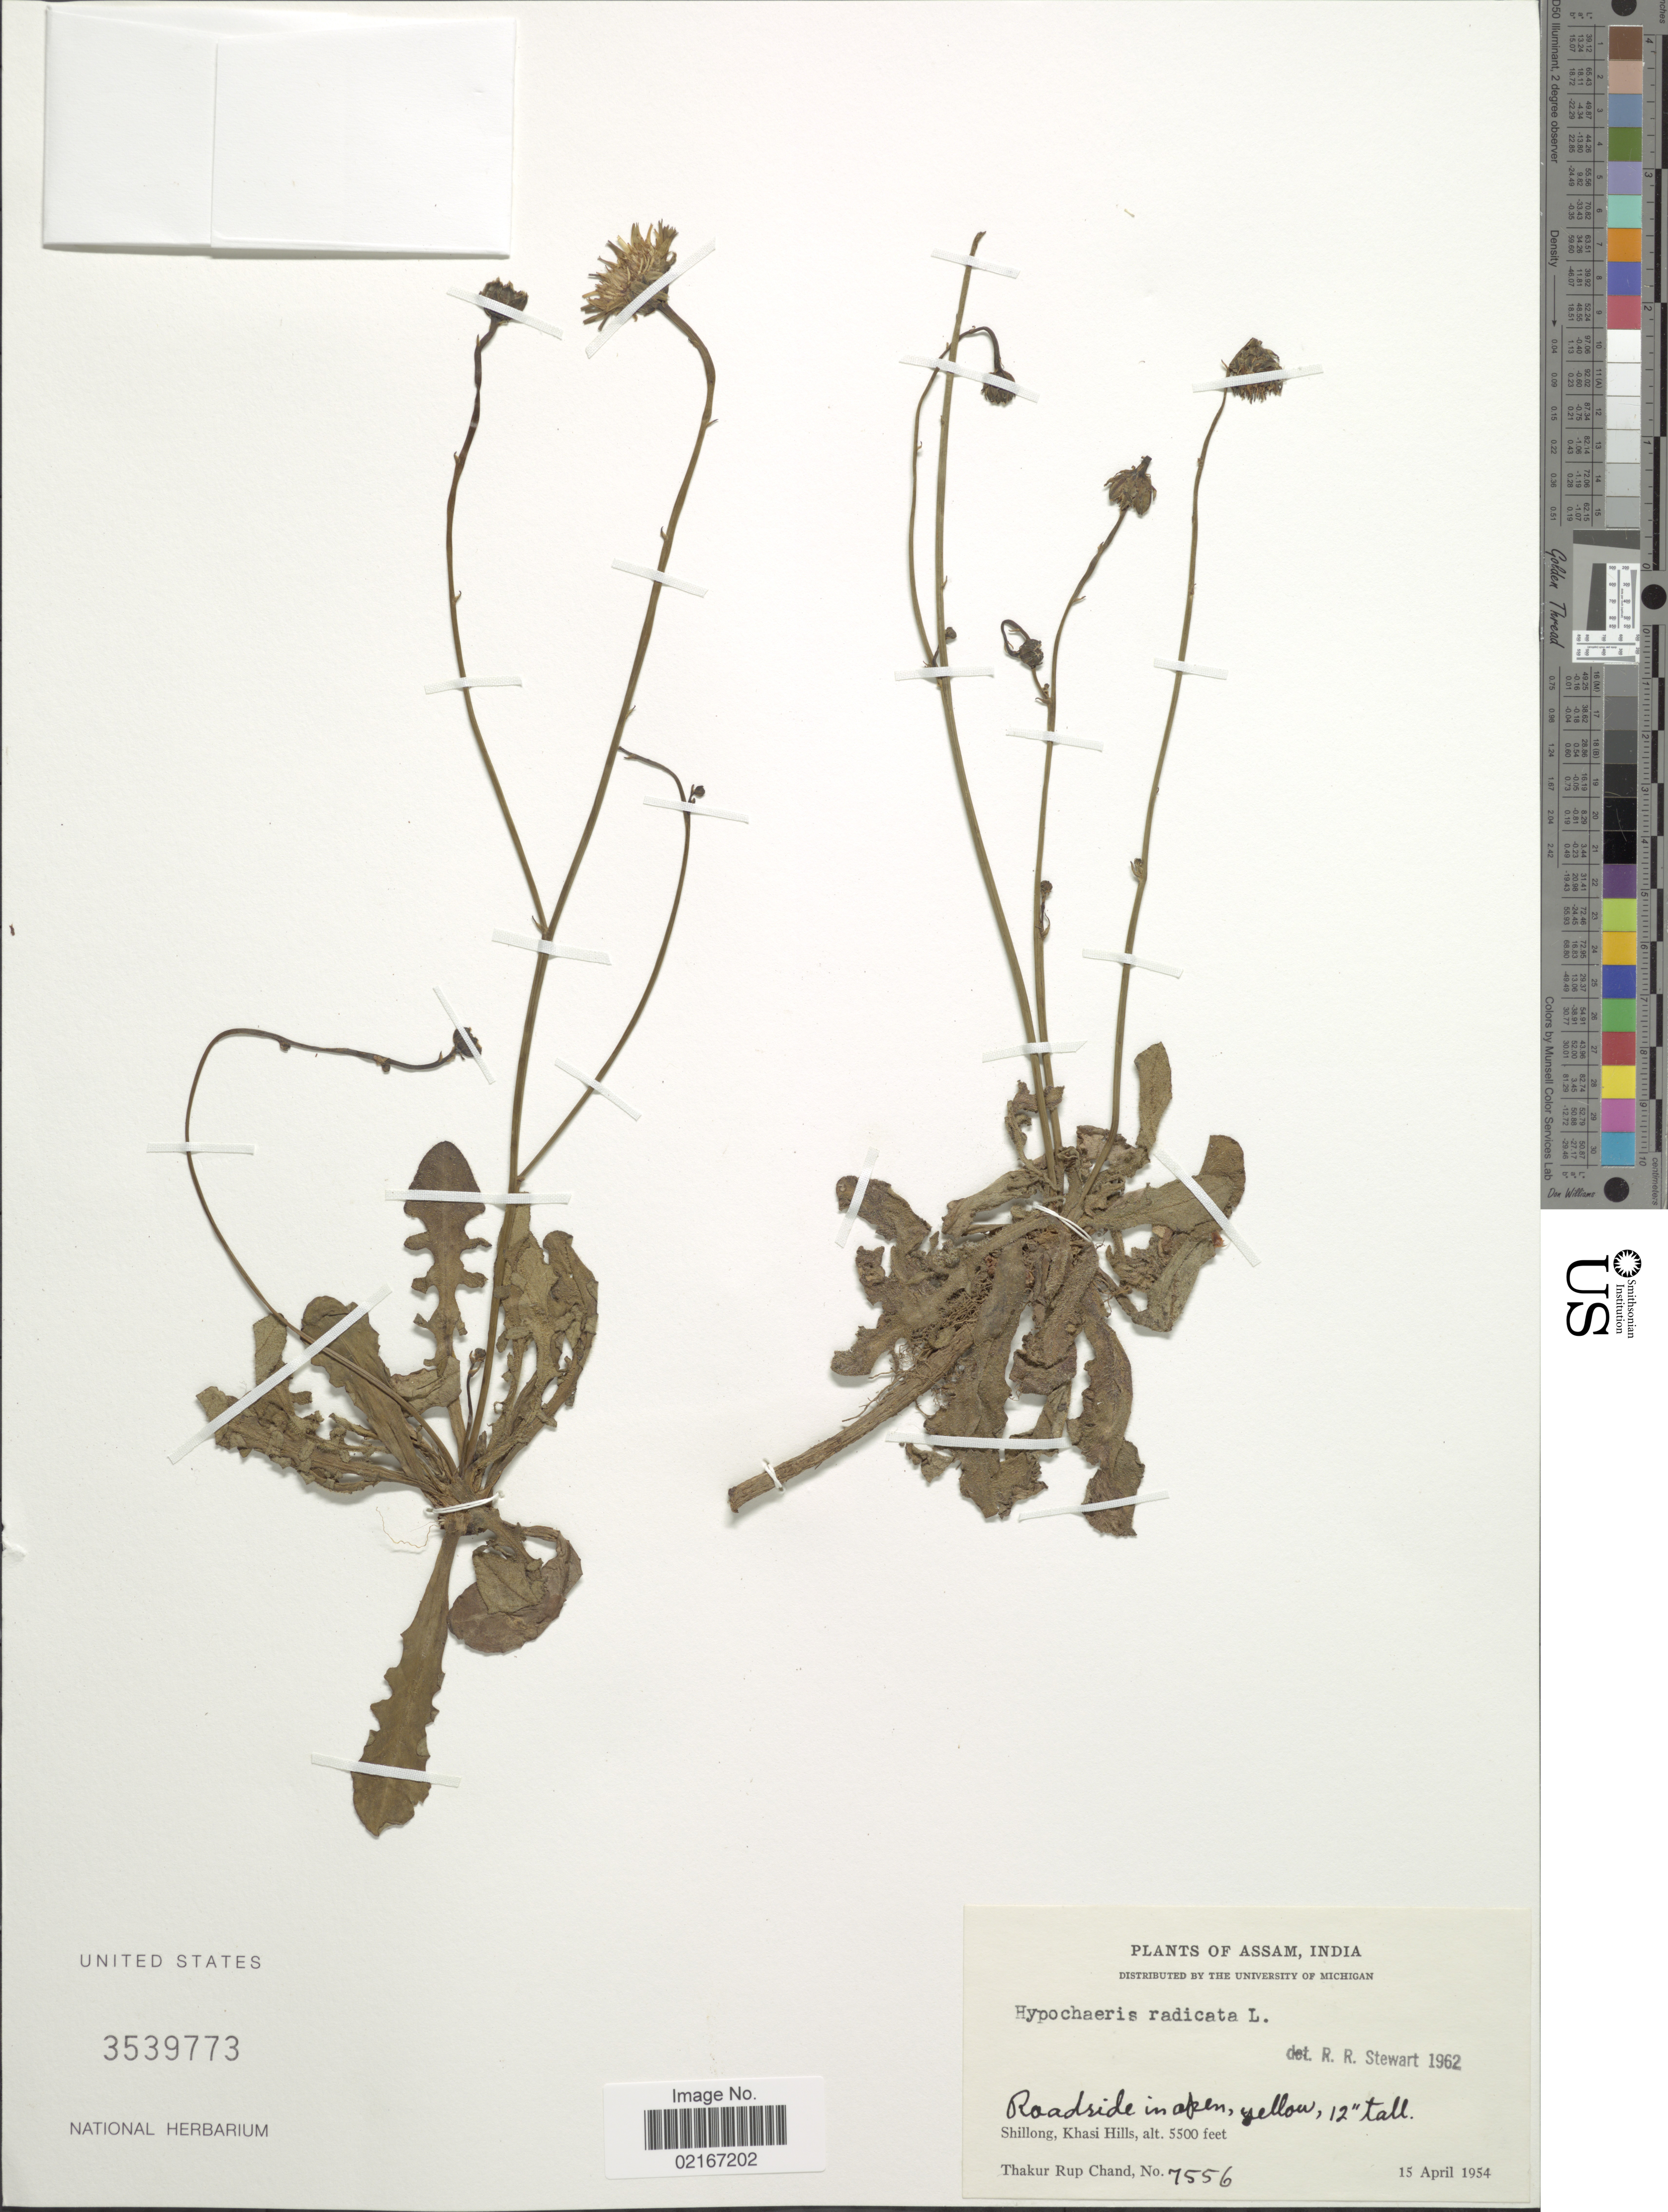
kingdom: Plantae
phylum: Tracheophyta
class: Magnoliopsida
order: Asterales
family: Asteraceae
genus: Hypochaeris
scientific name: Hypochaeris radicata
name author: L.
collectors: T. R. Chand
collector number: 7556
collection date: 1954-04-15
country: India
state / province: Meghalaya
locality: Shillong, Khasi Hills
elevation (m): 1676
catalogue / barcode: US 3539773